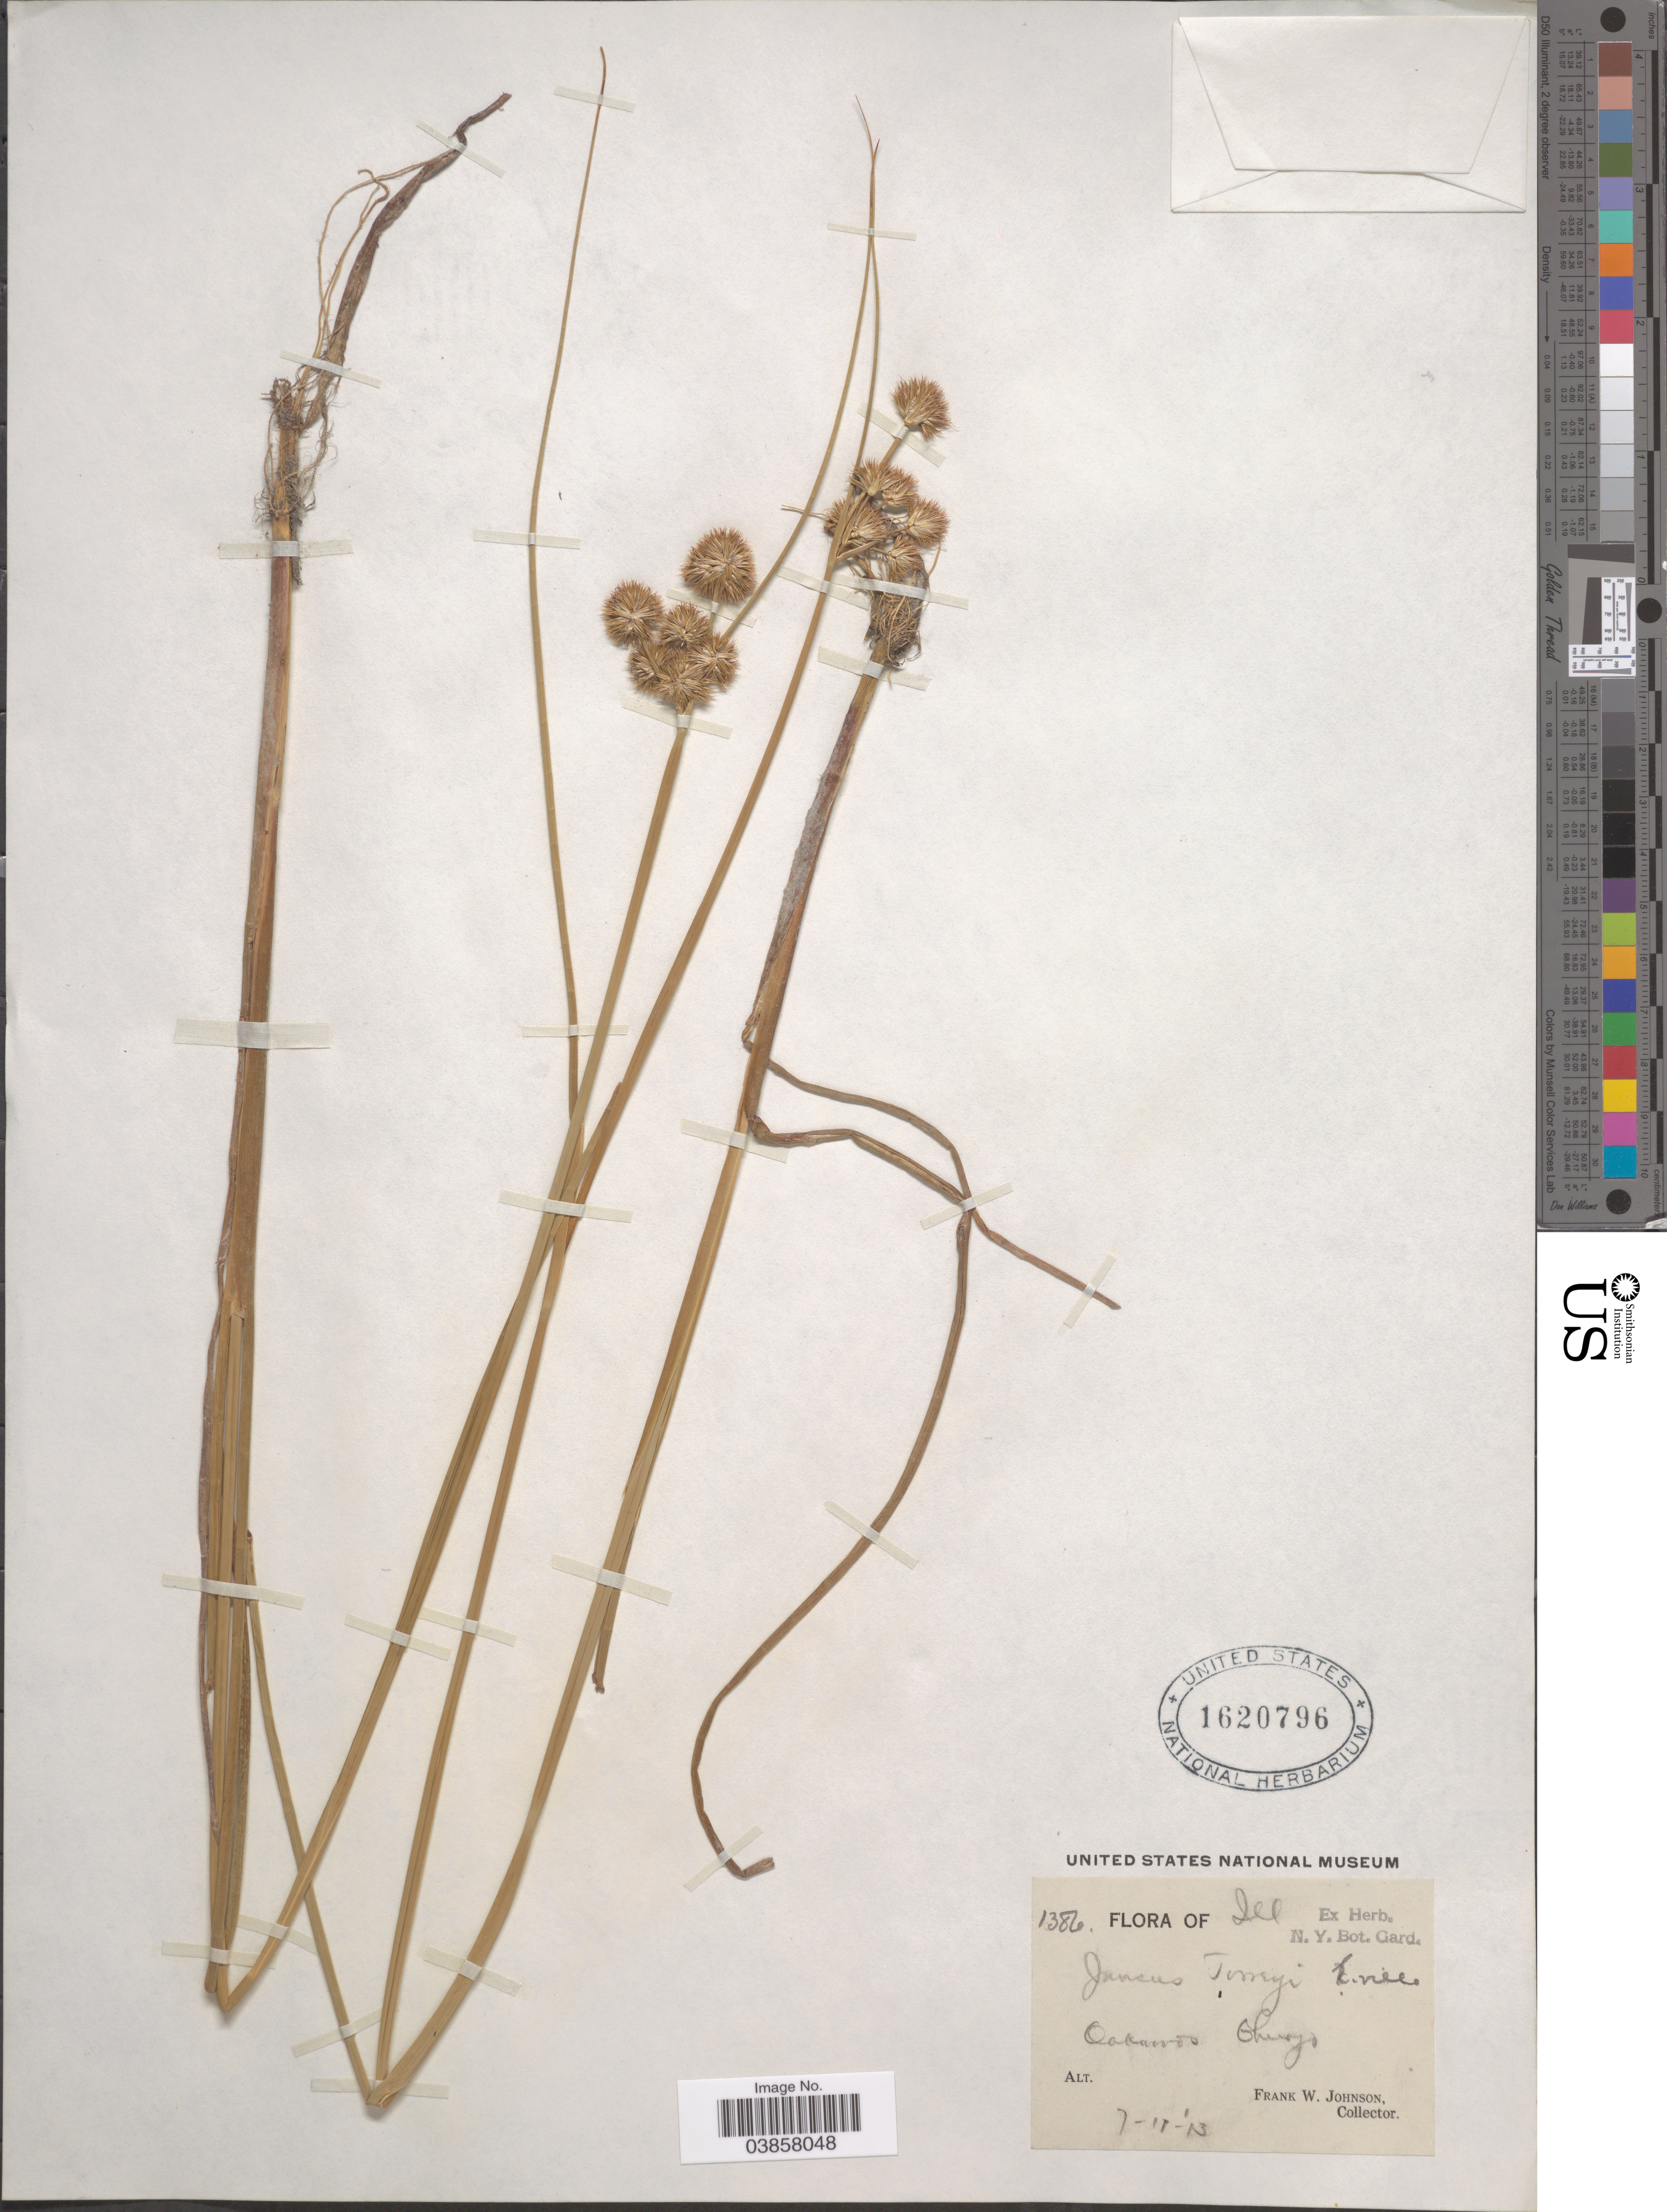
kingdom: Plantae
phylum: Tracheophyta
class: Liliopsida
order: Poales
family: Juncaceae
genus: Juncus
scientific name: Juncus torreyi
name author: Coville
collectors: F. W. Johnson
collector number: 1386*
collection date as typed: Transcribed d/m/y: 11/7/13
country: United States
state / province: Illinois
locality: Oakwoods Chicago.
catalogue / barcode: US 1620796